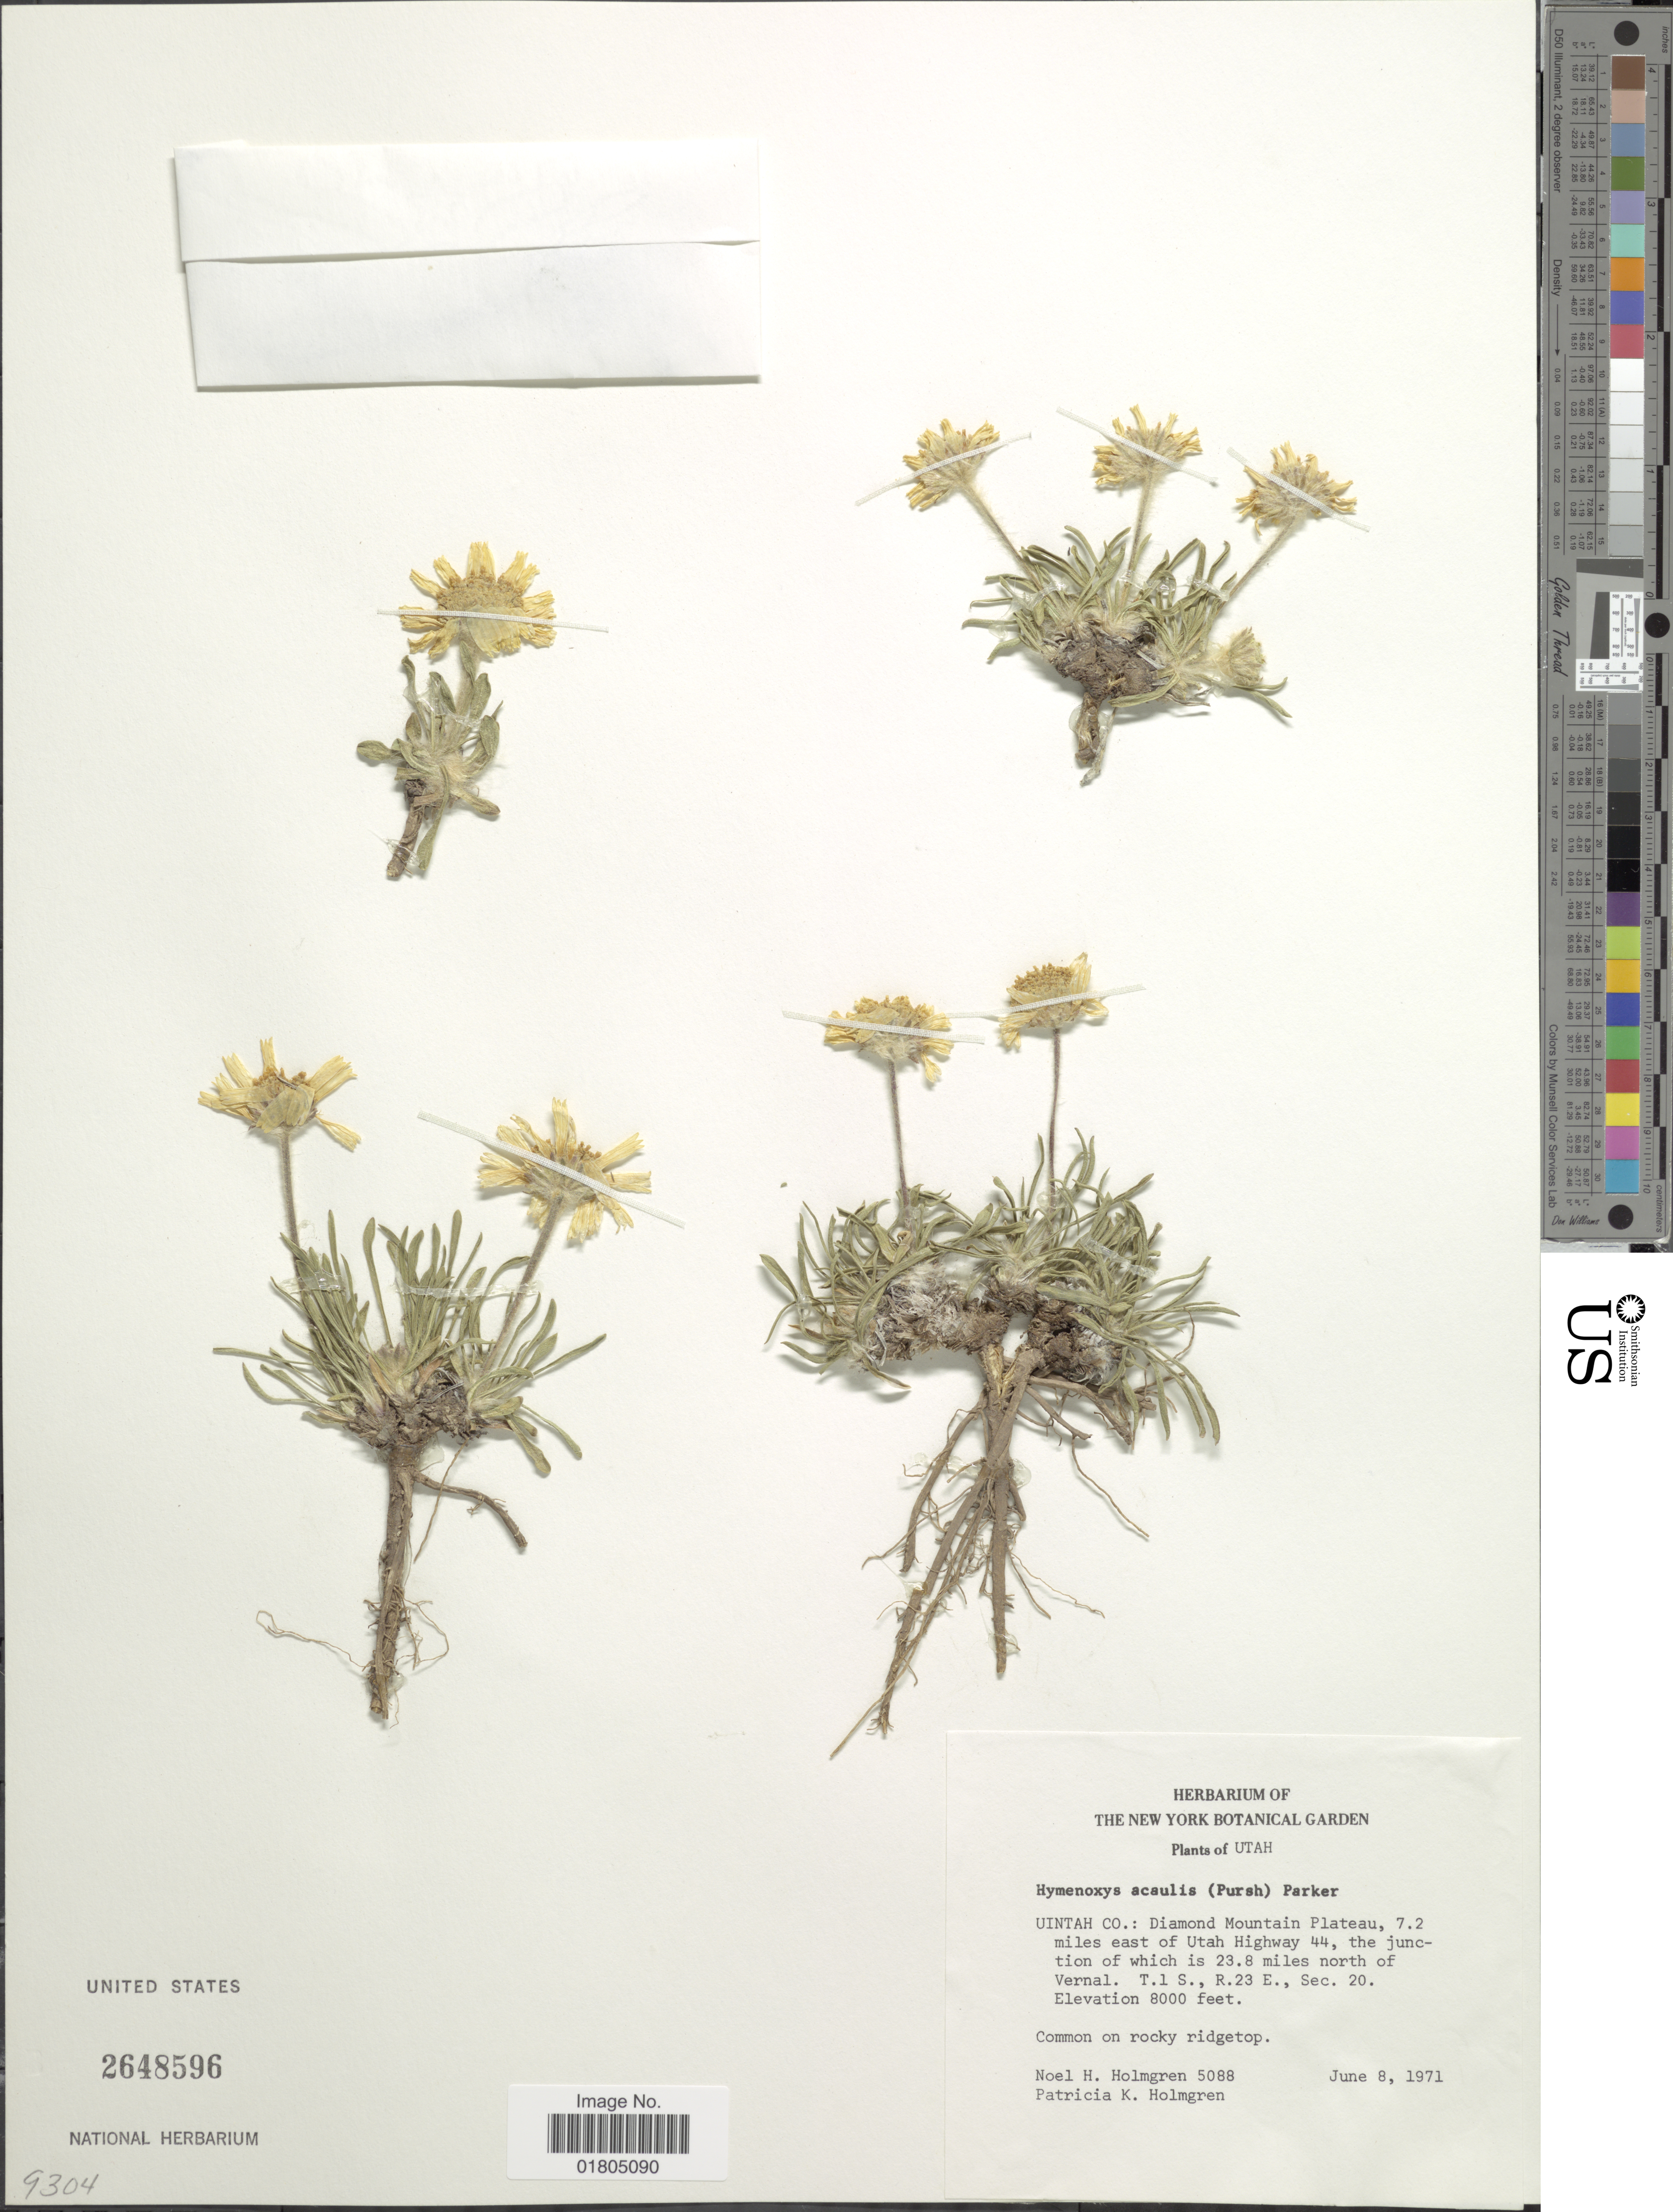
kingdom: Plantae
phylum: Tracheophyta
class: Magnoliopsida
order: Asterales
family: Asteraceae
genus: Actinea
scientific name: Actinea acaulis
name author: (Pursh) Spreng.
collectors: N. H. Holmgren & P. K. Holmgren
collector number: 5088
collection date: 1971-06-08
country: United States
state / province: Utah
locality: Uintah Co.: Diamond Mountain Plateau, 7.2 miles east of Utah Highway 44, the junction of which is 23.8 miles north of Vernal, T. 1 S., R.23 E., Sec. 20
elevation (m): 2438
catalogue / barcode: US 2648596